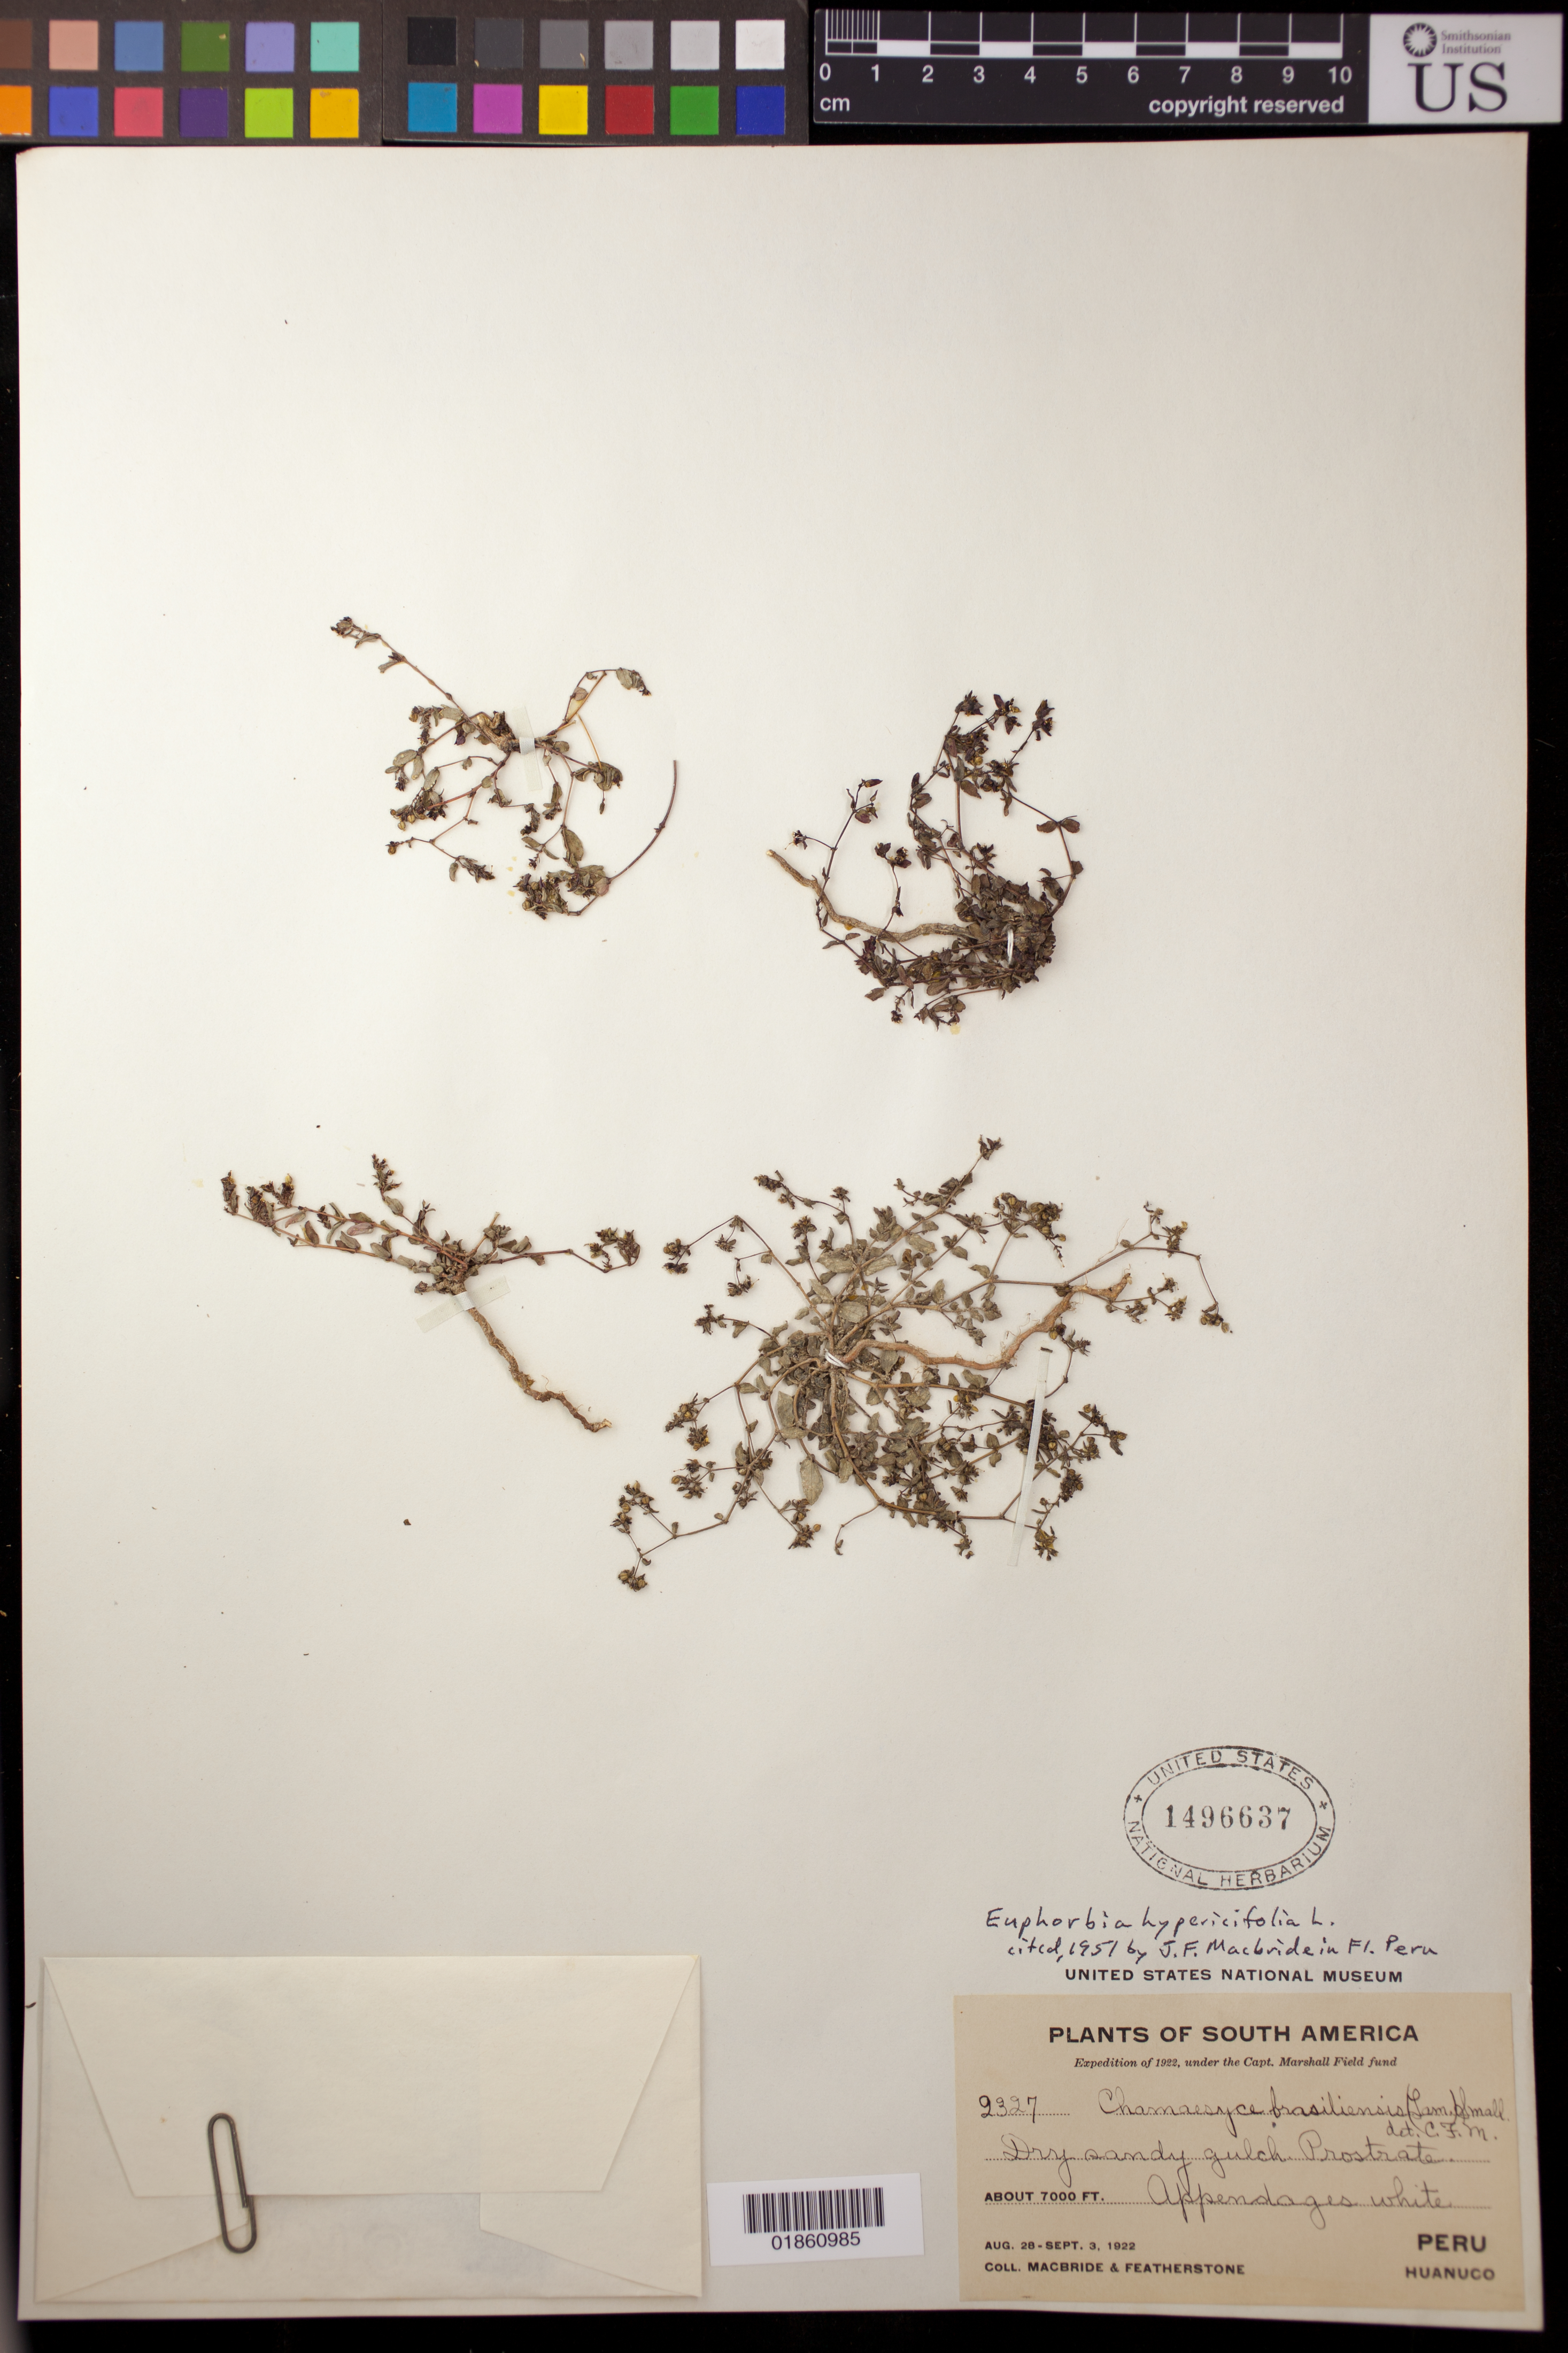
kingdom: Plantae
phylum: Tracheophyta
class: Magnoliopsida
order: Malpighiales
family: Euphorbiaceae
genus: Euphorbia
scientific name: Euphorbia hypericifolia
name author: L.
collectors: J. F. Macbride & -. Featherstone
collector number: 2327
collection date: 1922-08-28/1922-09-03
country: Peru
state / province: Huánuco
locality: Huanuco;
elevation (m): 2134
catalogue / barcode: US 1496637